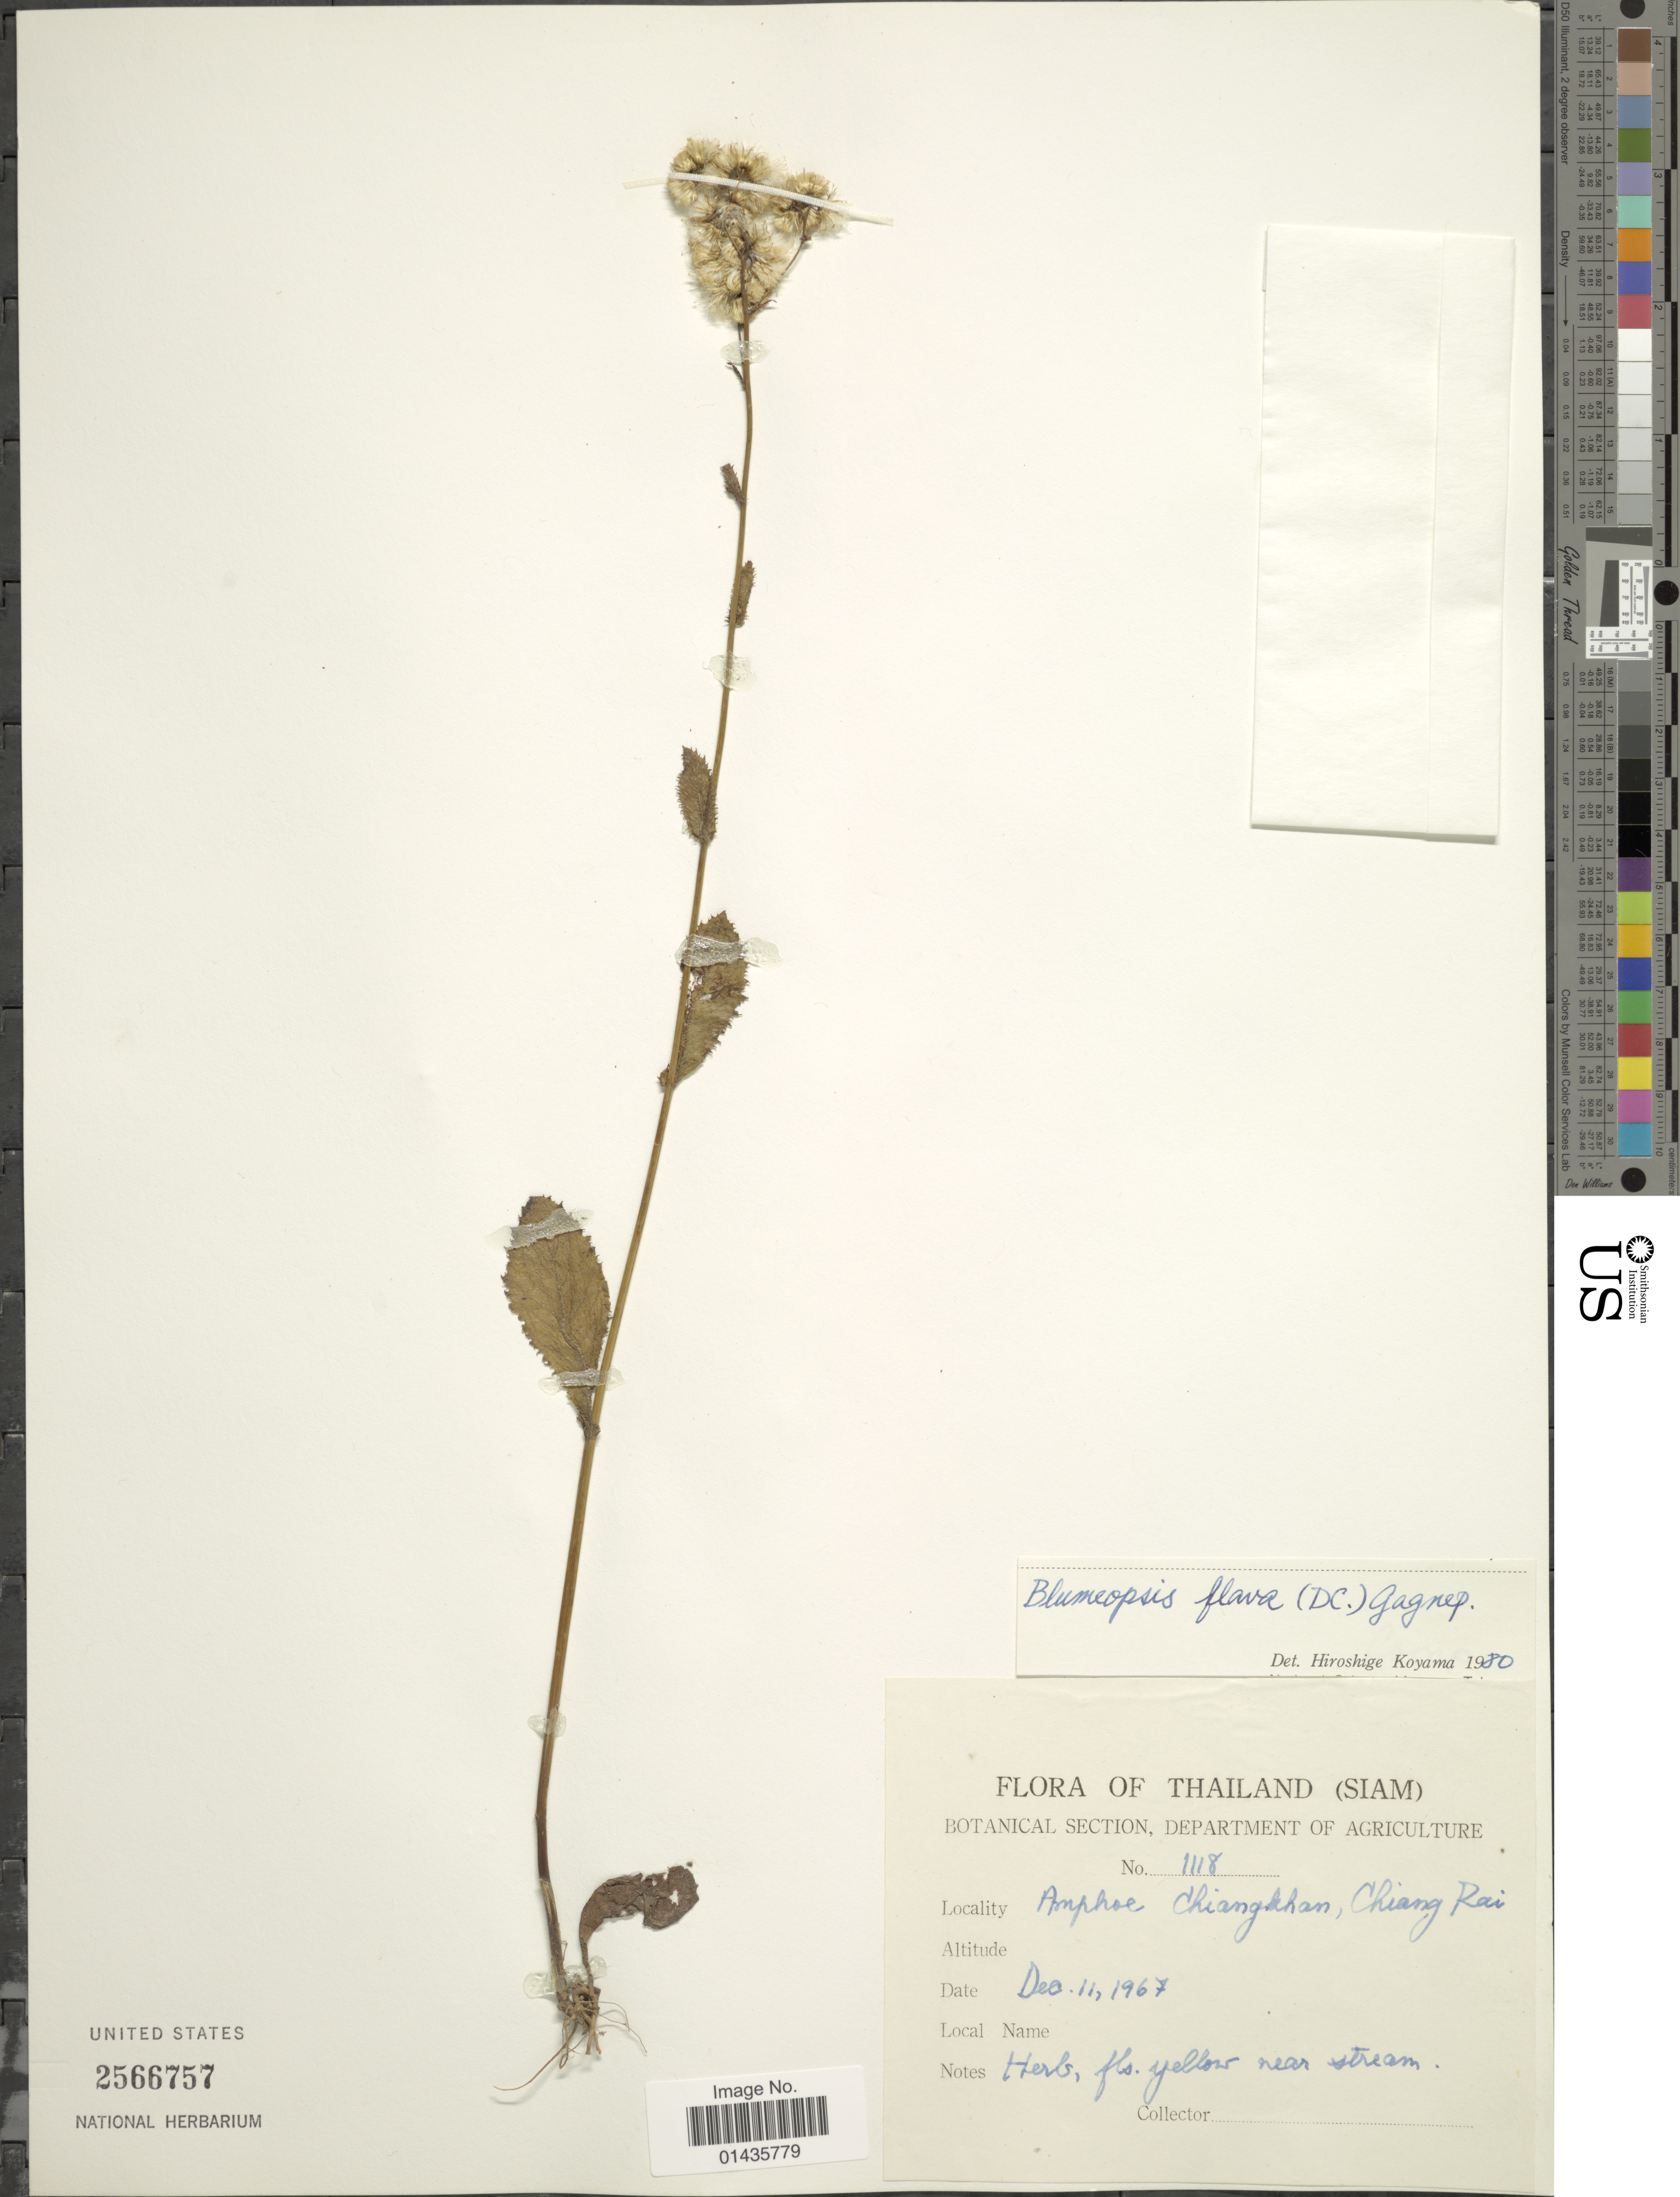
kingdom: Plantae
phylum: Tracheophyta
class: Magnoliopsida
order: Asterales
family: Asteraceae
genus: Blumeopsis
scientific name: Blumeopsis falcata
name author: (D. Don) Merr.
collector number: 1118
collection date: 1967-12-11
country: Thailand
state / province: Chiang Rai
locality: Siam, Amphoe, Chiangkhan, Chiang Rai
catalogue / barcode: US 2566757